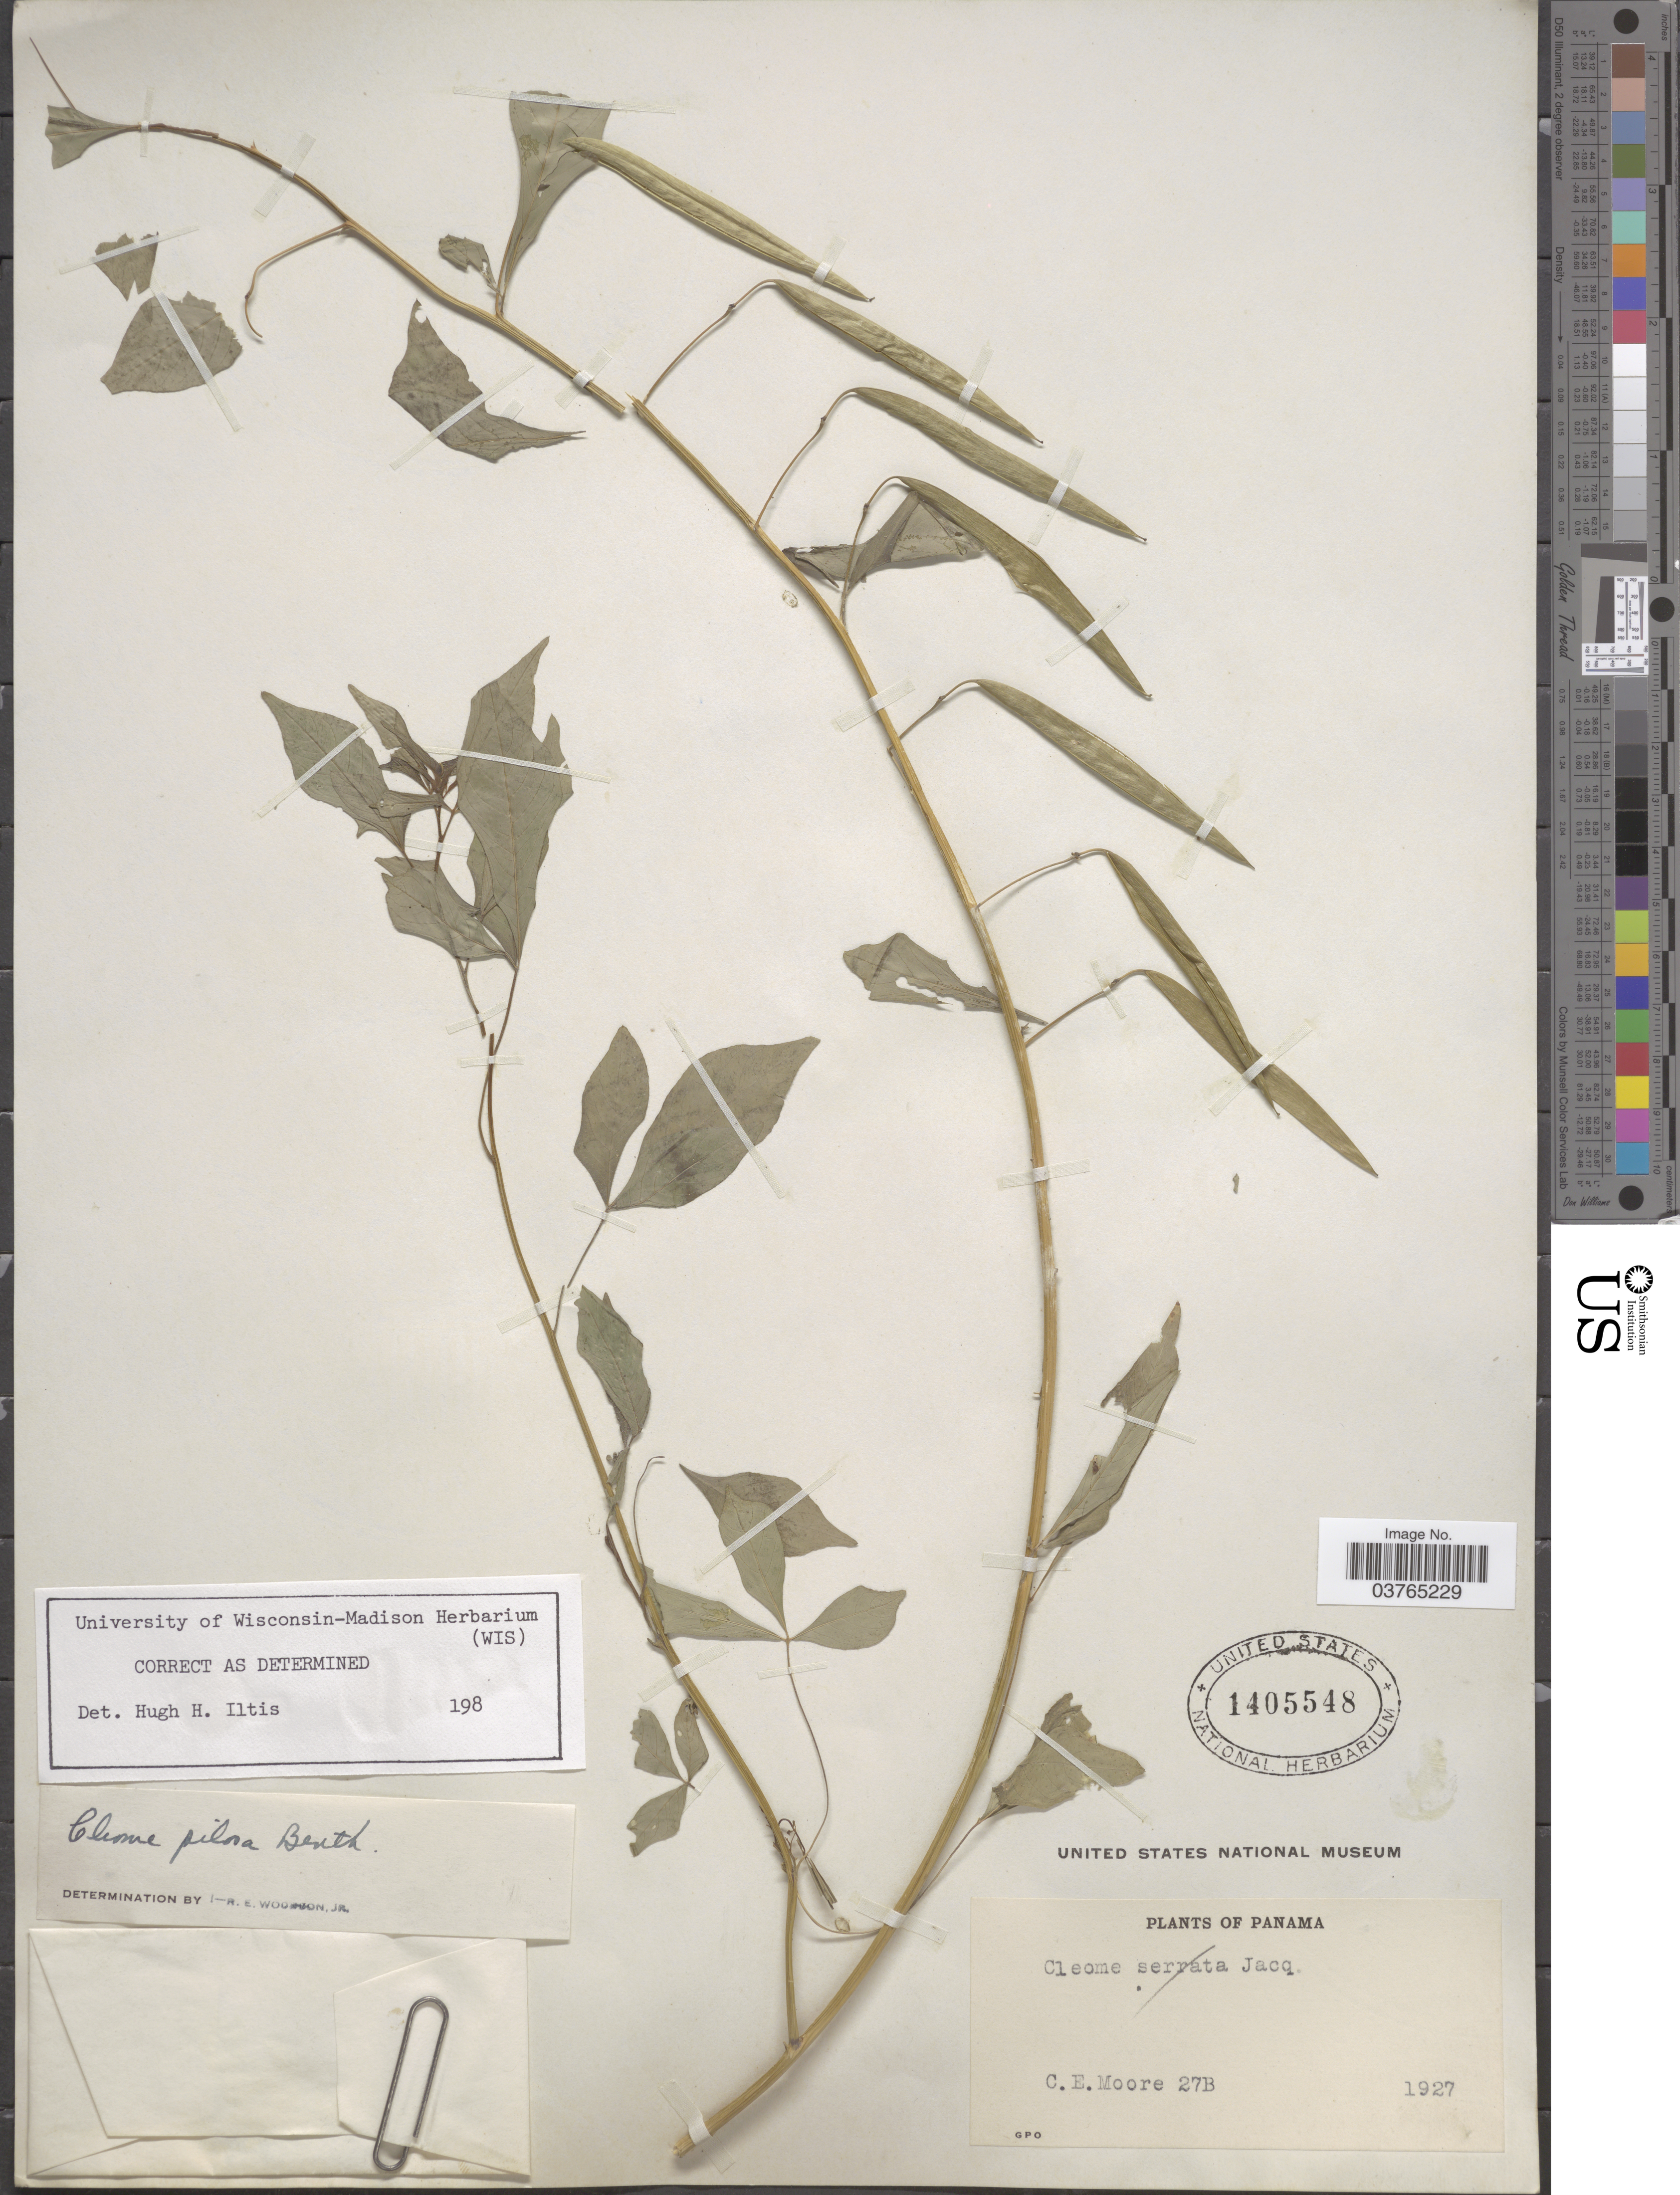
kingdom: Plantae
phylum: Tracheophyta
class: Magnoliopsida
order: Brassicales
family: Cleomaceae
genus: Cochranella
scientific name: Cochranella pilosa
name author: (Benth.) E.M. McGinty & Roalson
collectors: C. Moore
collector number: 27B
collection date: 1927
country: Panama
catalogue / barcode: US 1405548